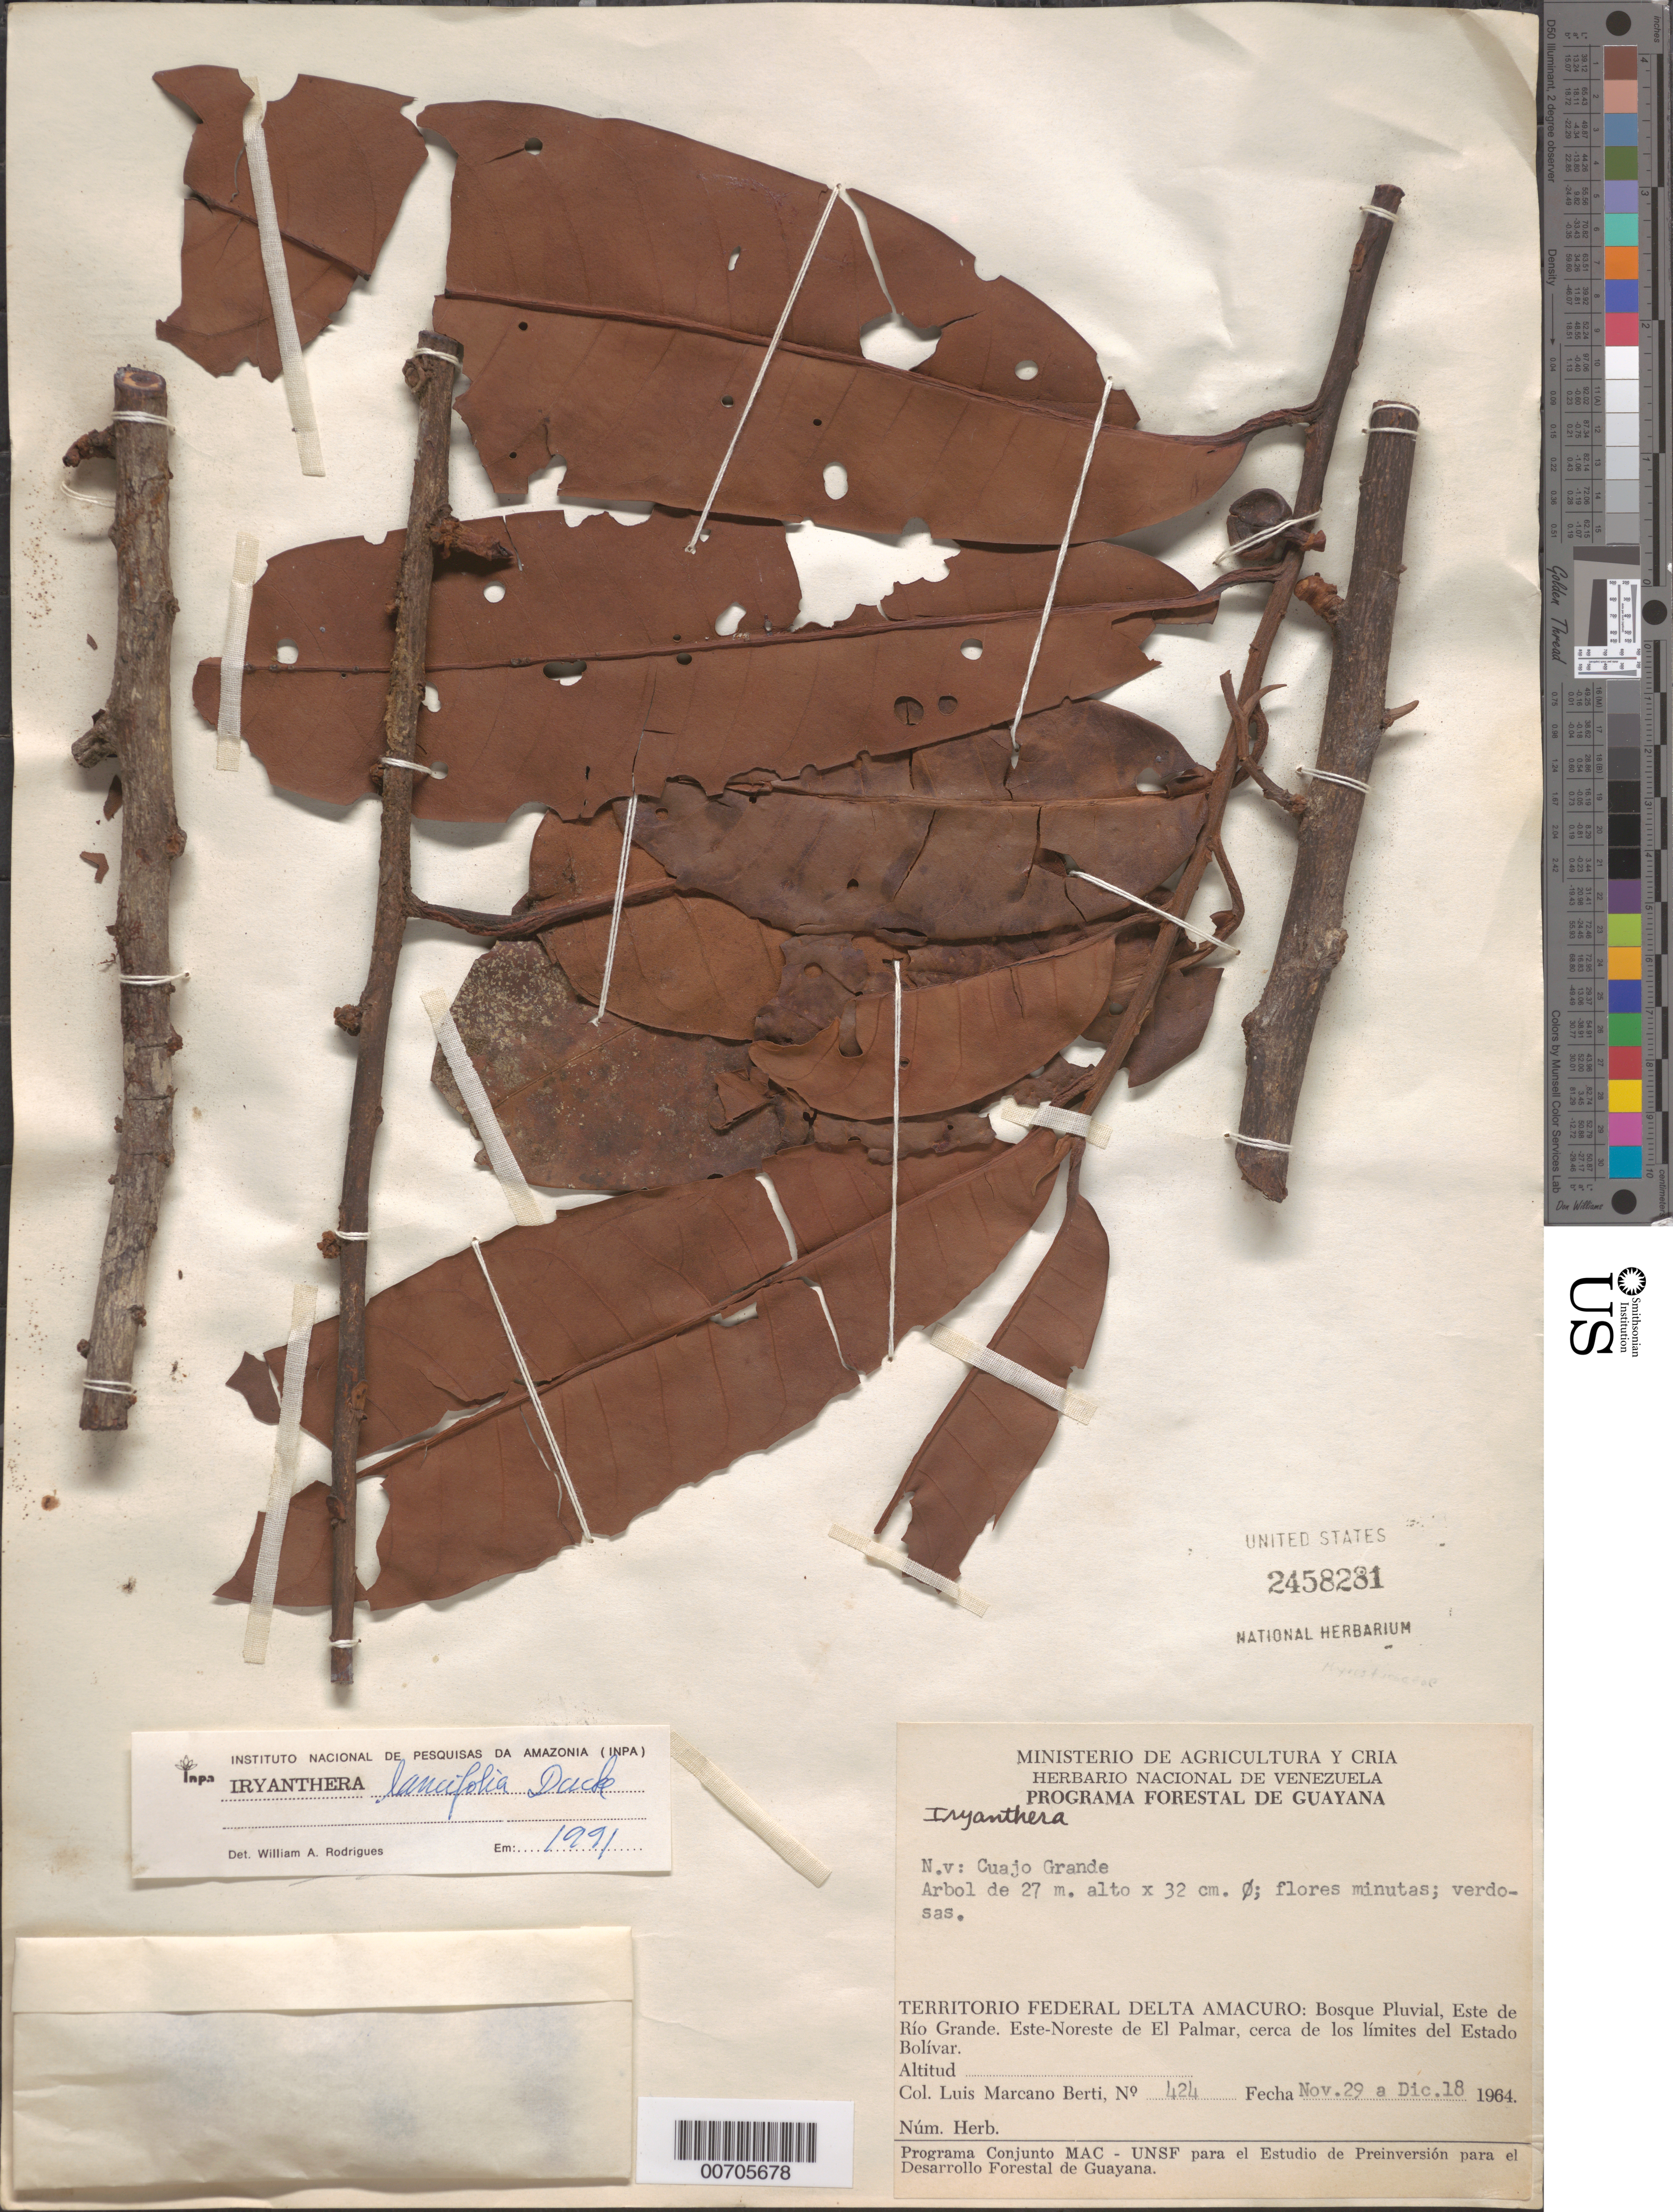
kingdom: Plantae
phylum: Tracheophyta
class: Magnoliopsida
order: Magnoliales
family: Myristicaceae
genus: Iryanthera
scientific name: Iryanthera lancifolia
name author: Ducke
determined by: Rodrigues, W. A.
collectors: L. Marcano-Berti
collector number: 424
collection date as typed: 29-Nov-64 to 18-Dec-64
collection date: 1964-11-29/1964-12-18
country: Venezuela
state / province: Delta Amacuro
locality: Este de Río Grande, ENE de El Palmar, cerca de los limites del Estado Bolívar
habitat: Bosque pluvial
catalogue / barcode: US 2458281